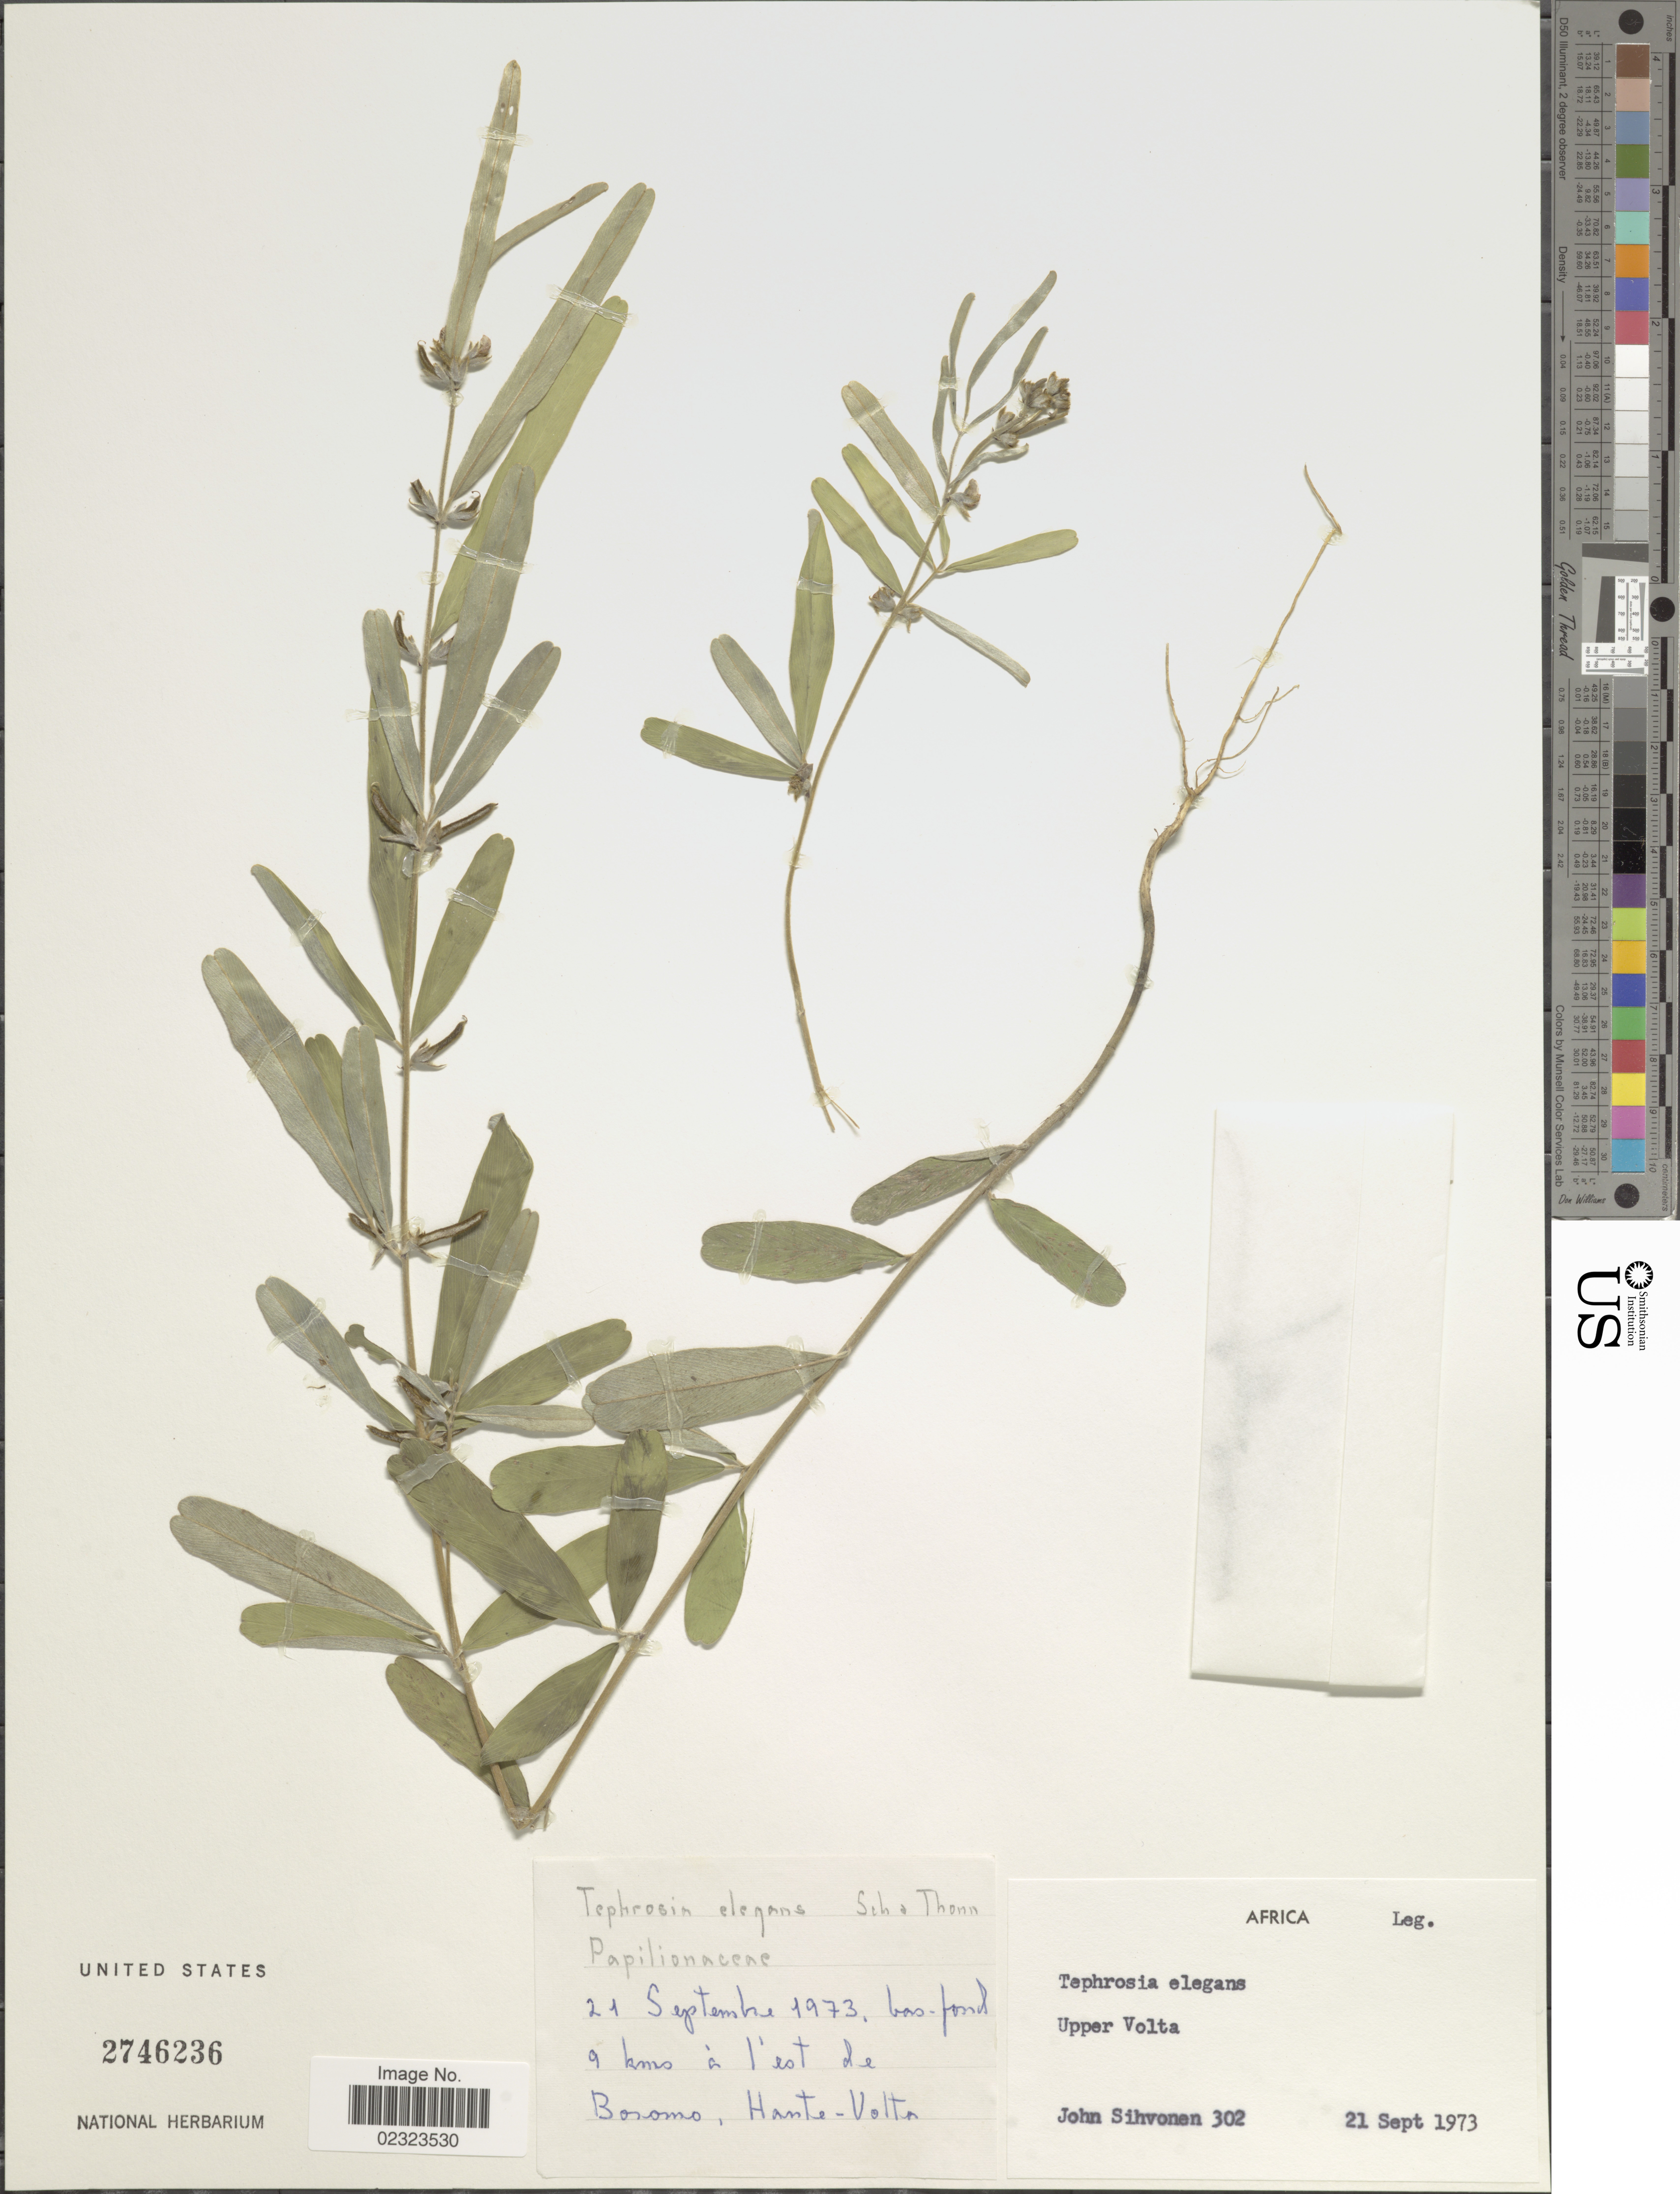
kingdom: Plantae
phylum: Tracheophyta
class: Magnoliopsida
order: Fabales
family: Fabaceae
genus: Tephrosia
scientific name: Tephrosia elegans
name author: Schumach.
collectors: J. Sihvonen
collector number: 302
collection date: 1973-09-21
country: Burkina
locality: Upper Volta, 9 kms a l'est de Boromo, Haute-Volta.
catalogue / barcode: US 2746236